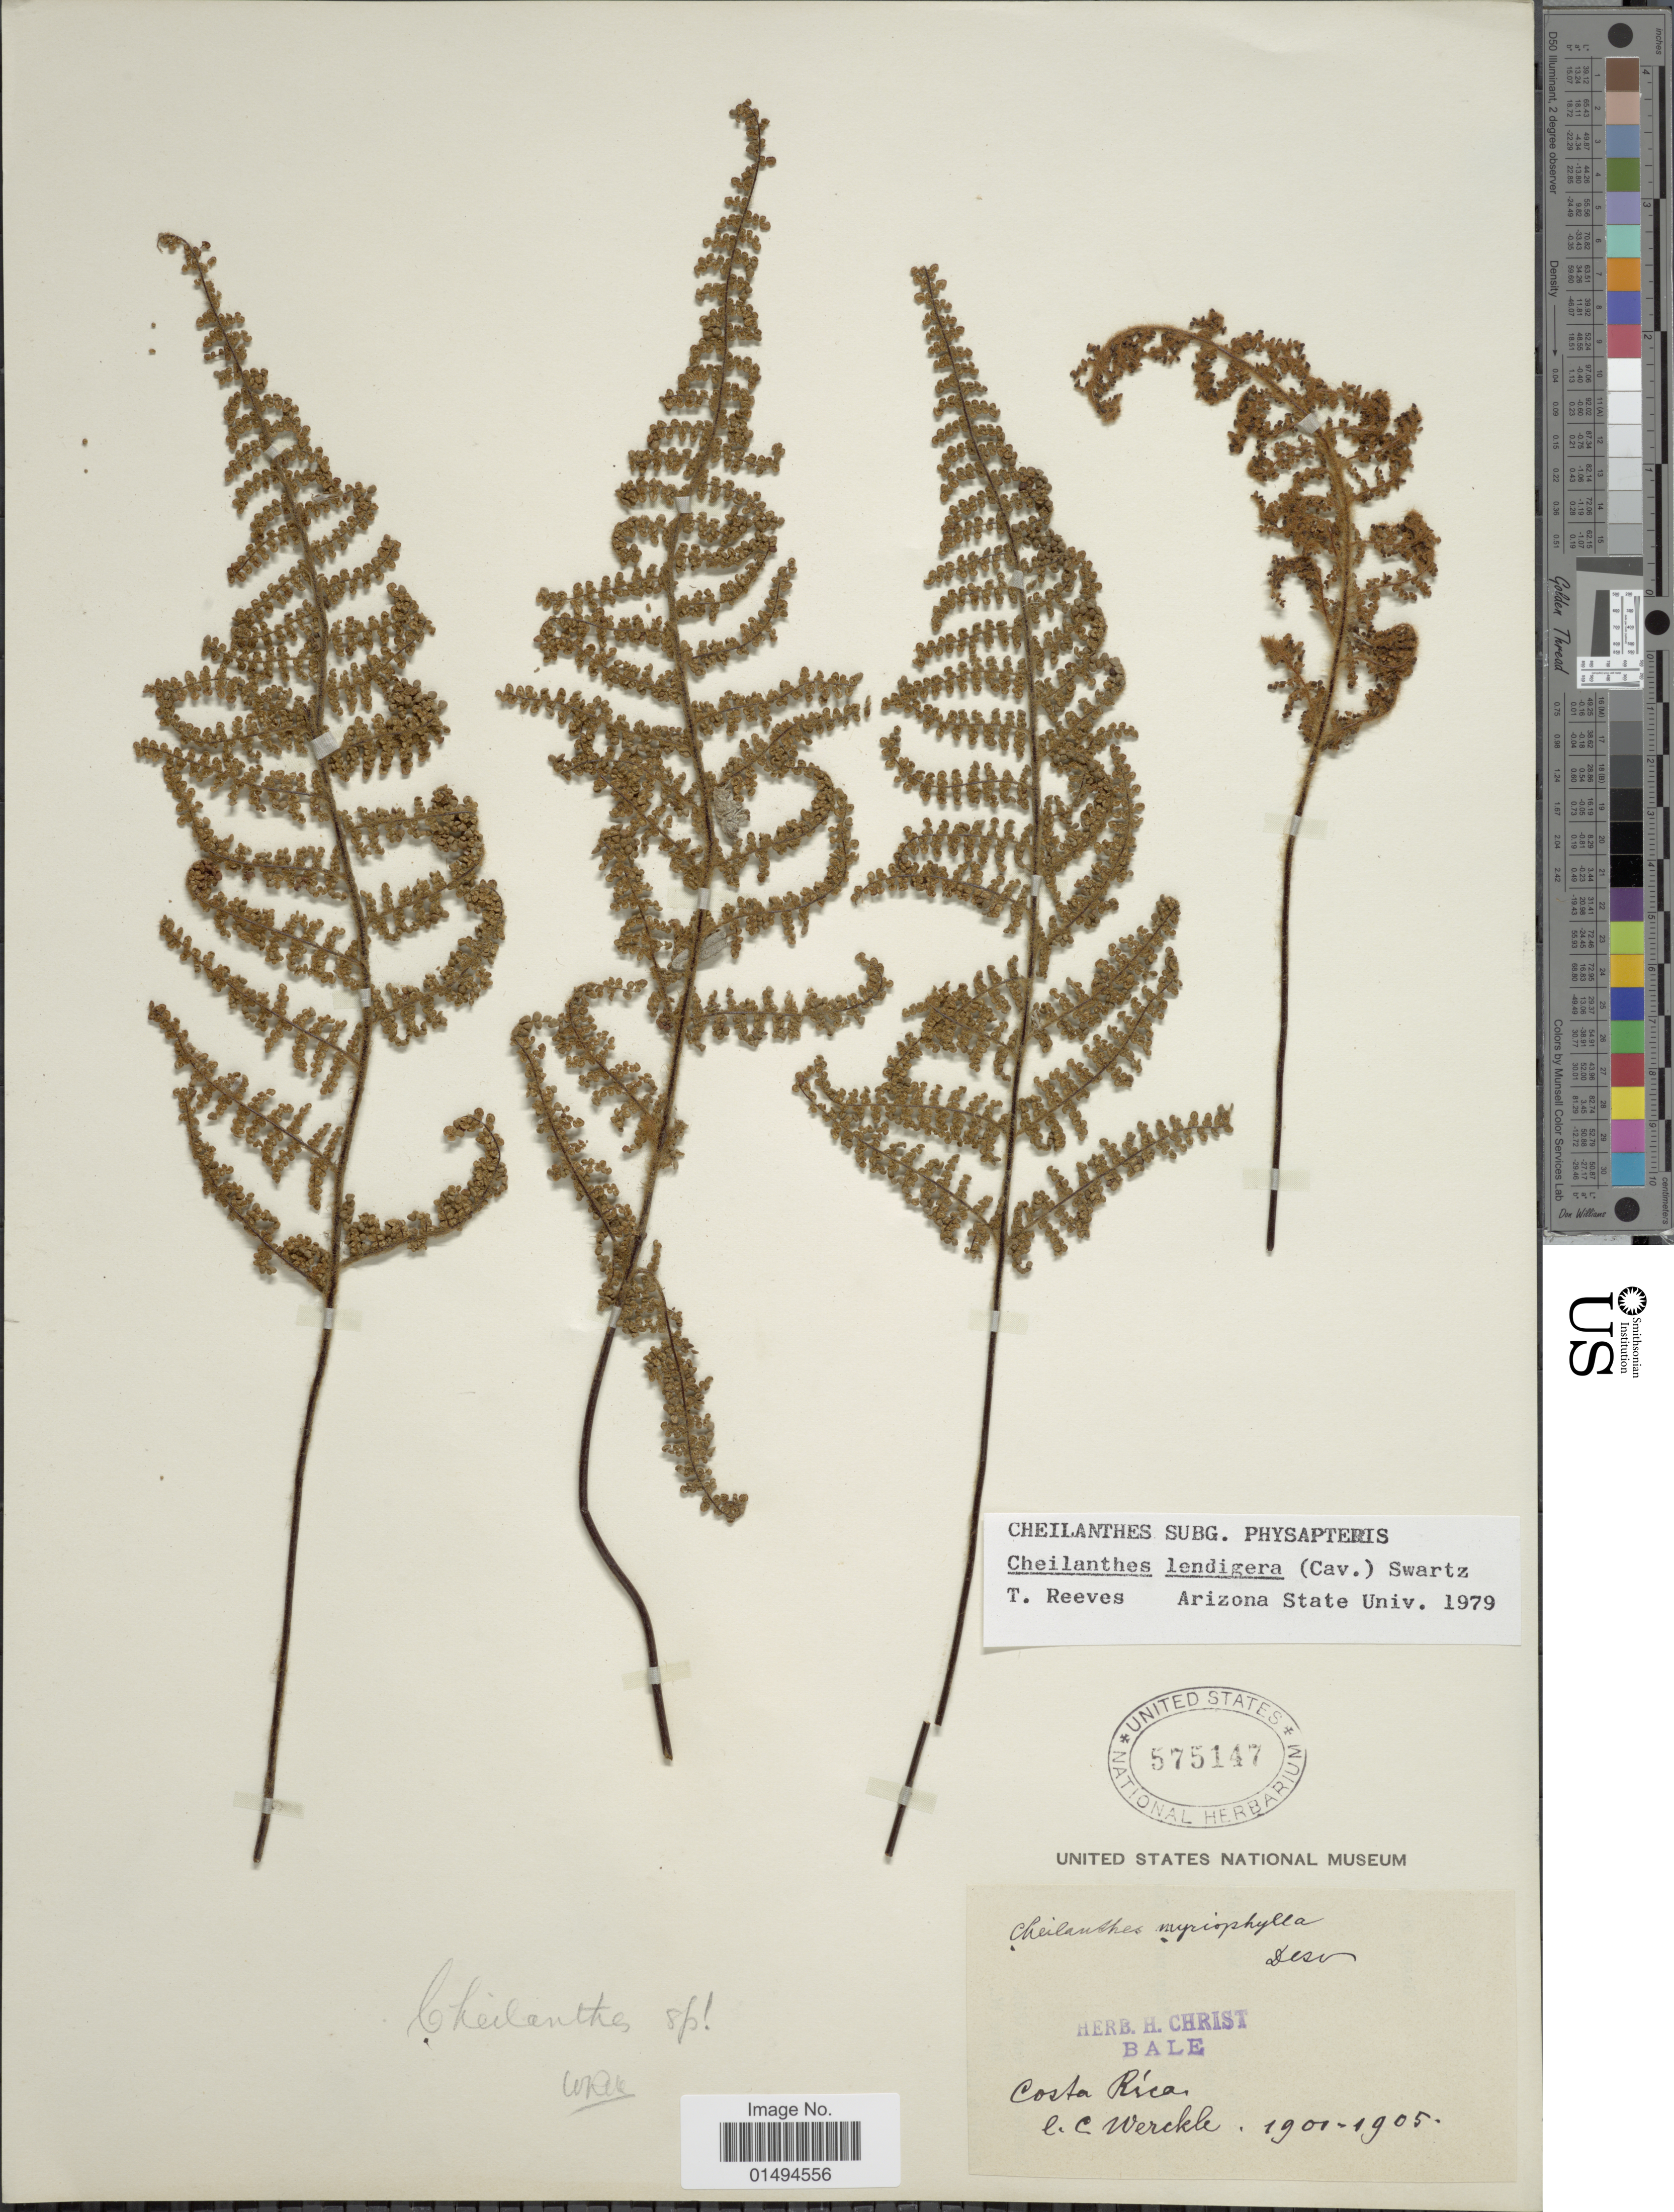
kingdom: Plantae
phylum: Tracheophyta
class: Polypodiopsida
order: Polypodiales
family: Pteridaceae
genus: Myriopteris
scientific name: Myriopteris lendigera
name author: (Cav.) J. Sm.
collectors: C. C Wercklé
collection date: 1901/1905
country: Costa Rica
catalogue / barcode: US 575147